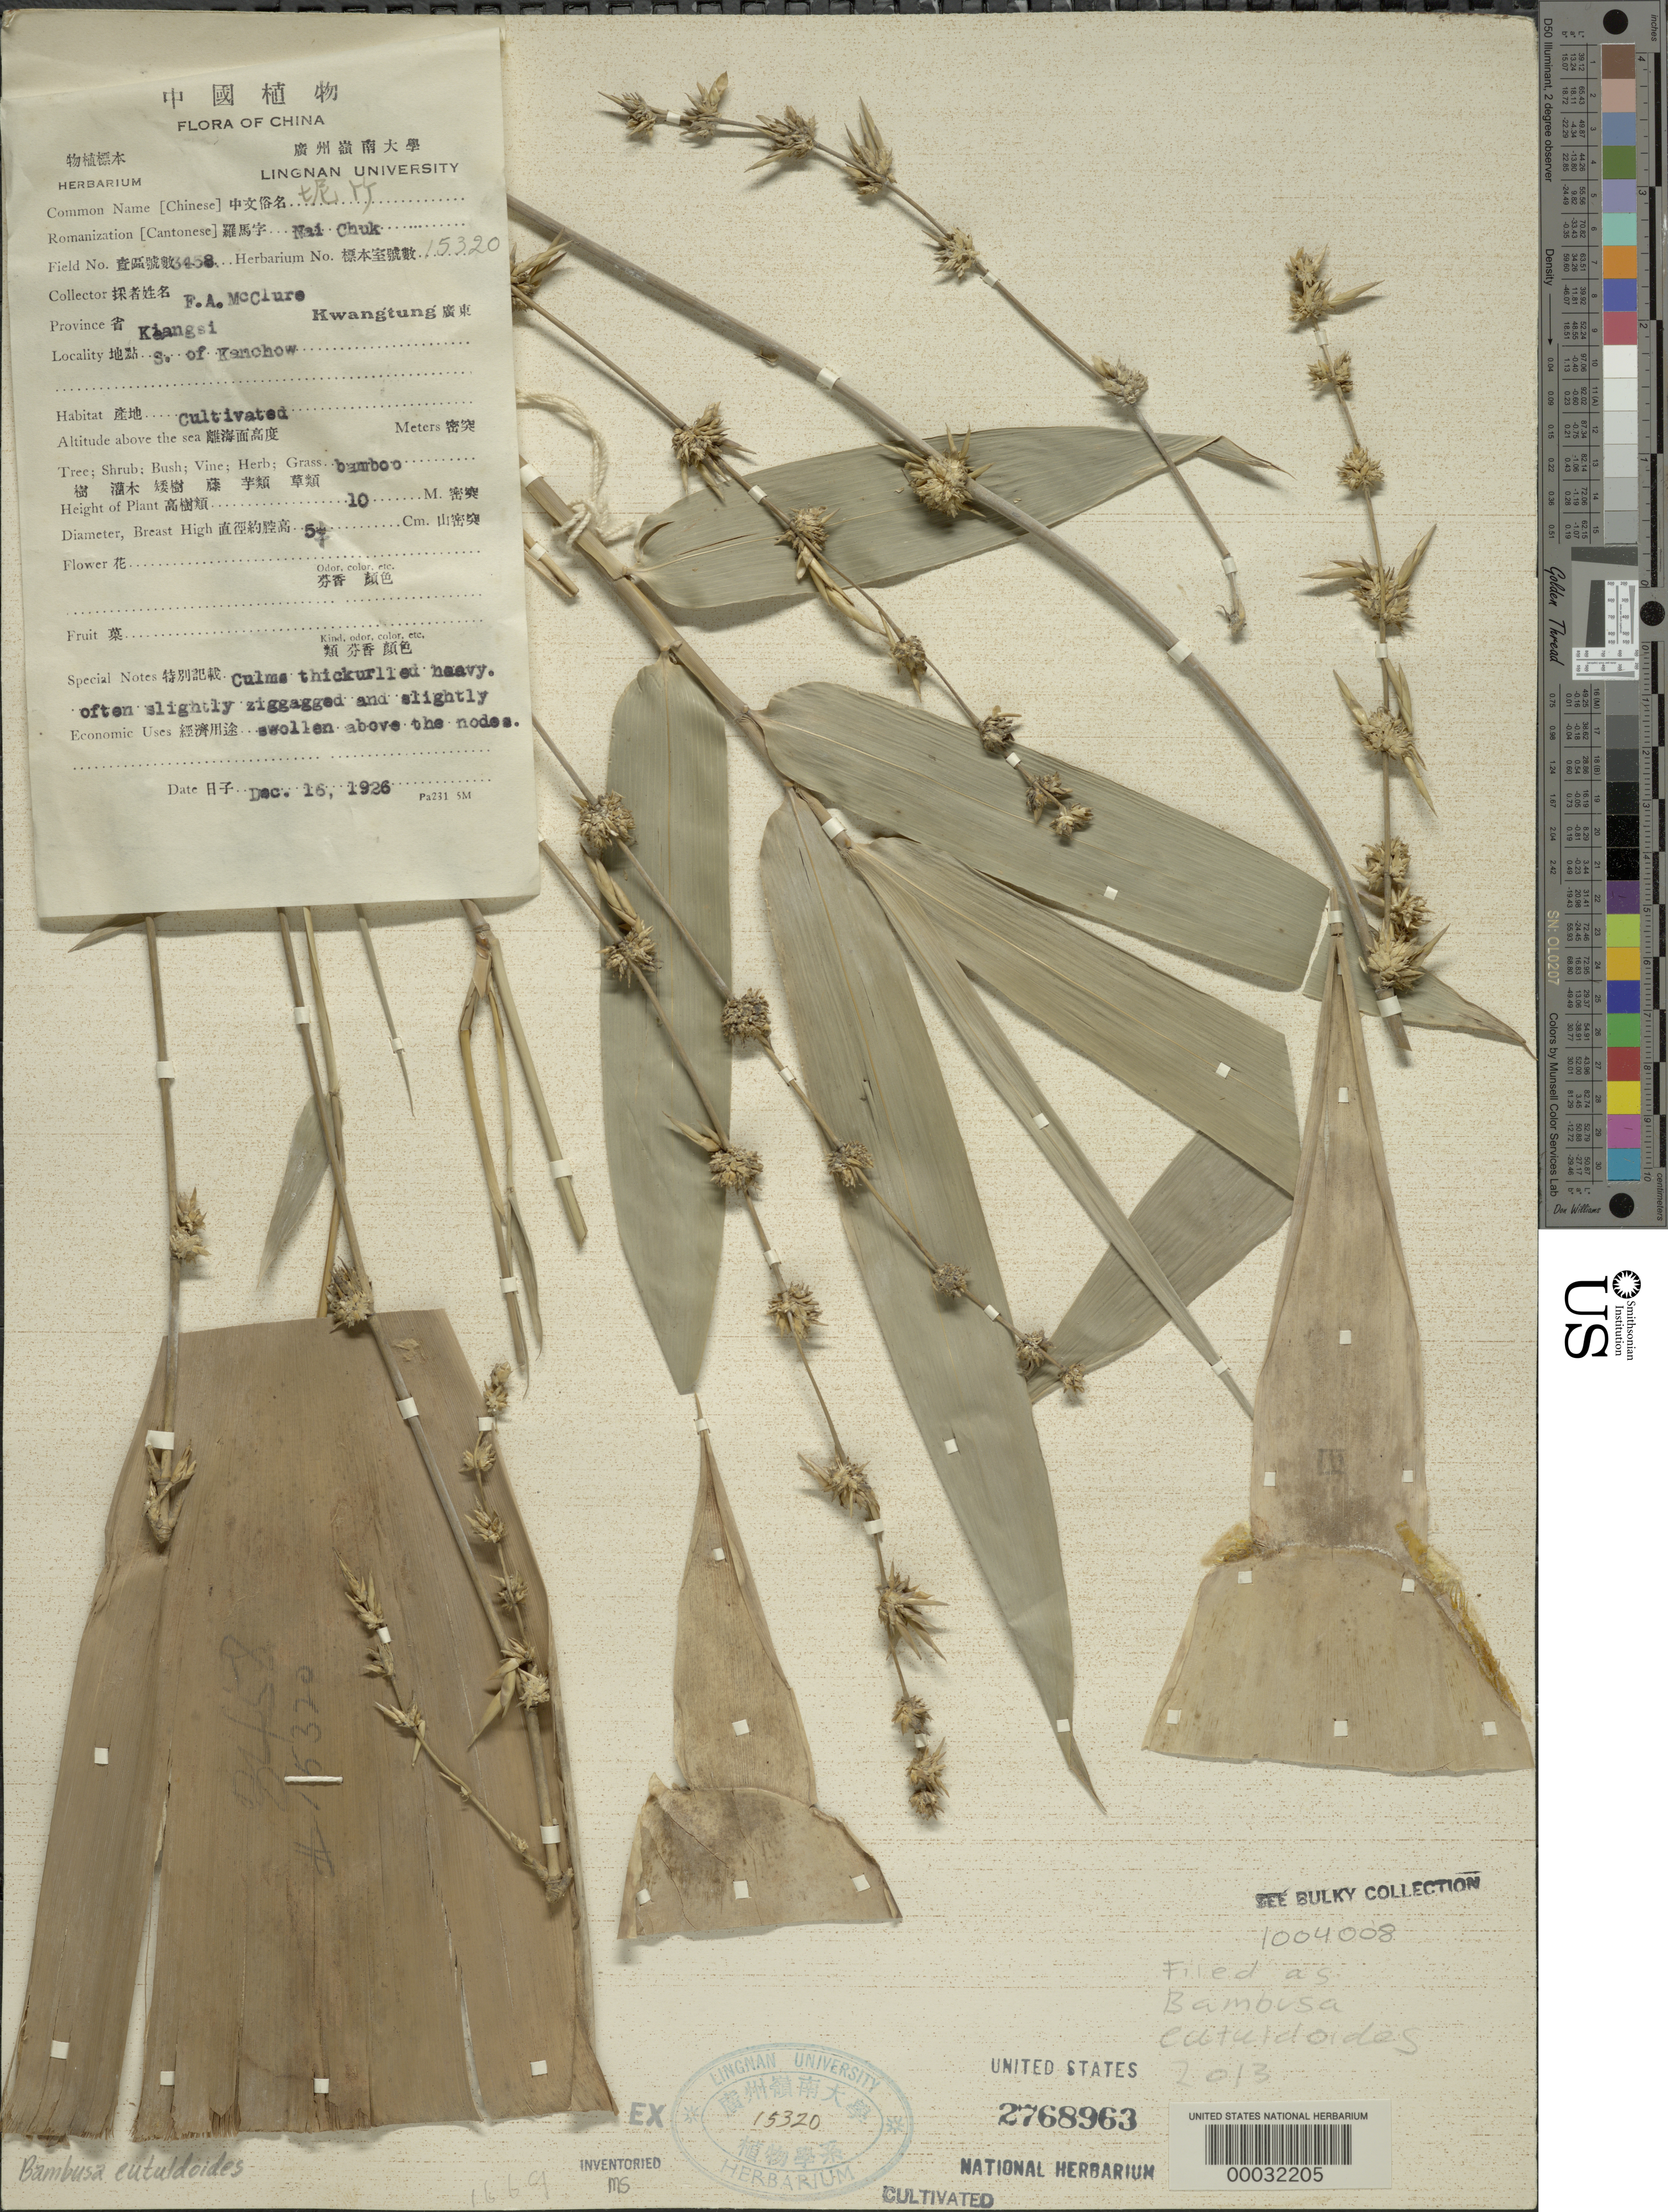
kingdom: Plantae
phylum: Tracheophyta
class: Liliopsida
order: Poales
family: Poaceae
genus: Bambusa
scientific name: Bambusa eutuldoides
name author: McClure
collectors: F. A. McClure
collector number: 3458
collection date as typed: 16 Dec 1926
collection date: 1926-12-16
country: China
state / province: Jiangxi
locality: Kanchow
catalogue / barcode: US 2768963